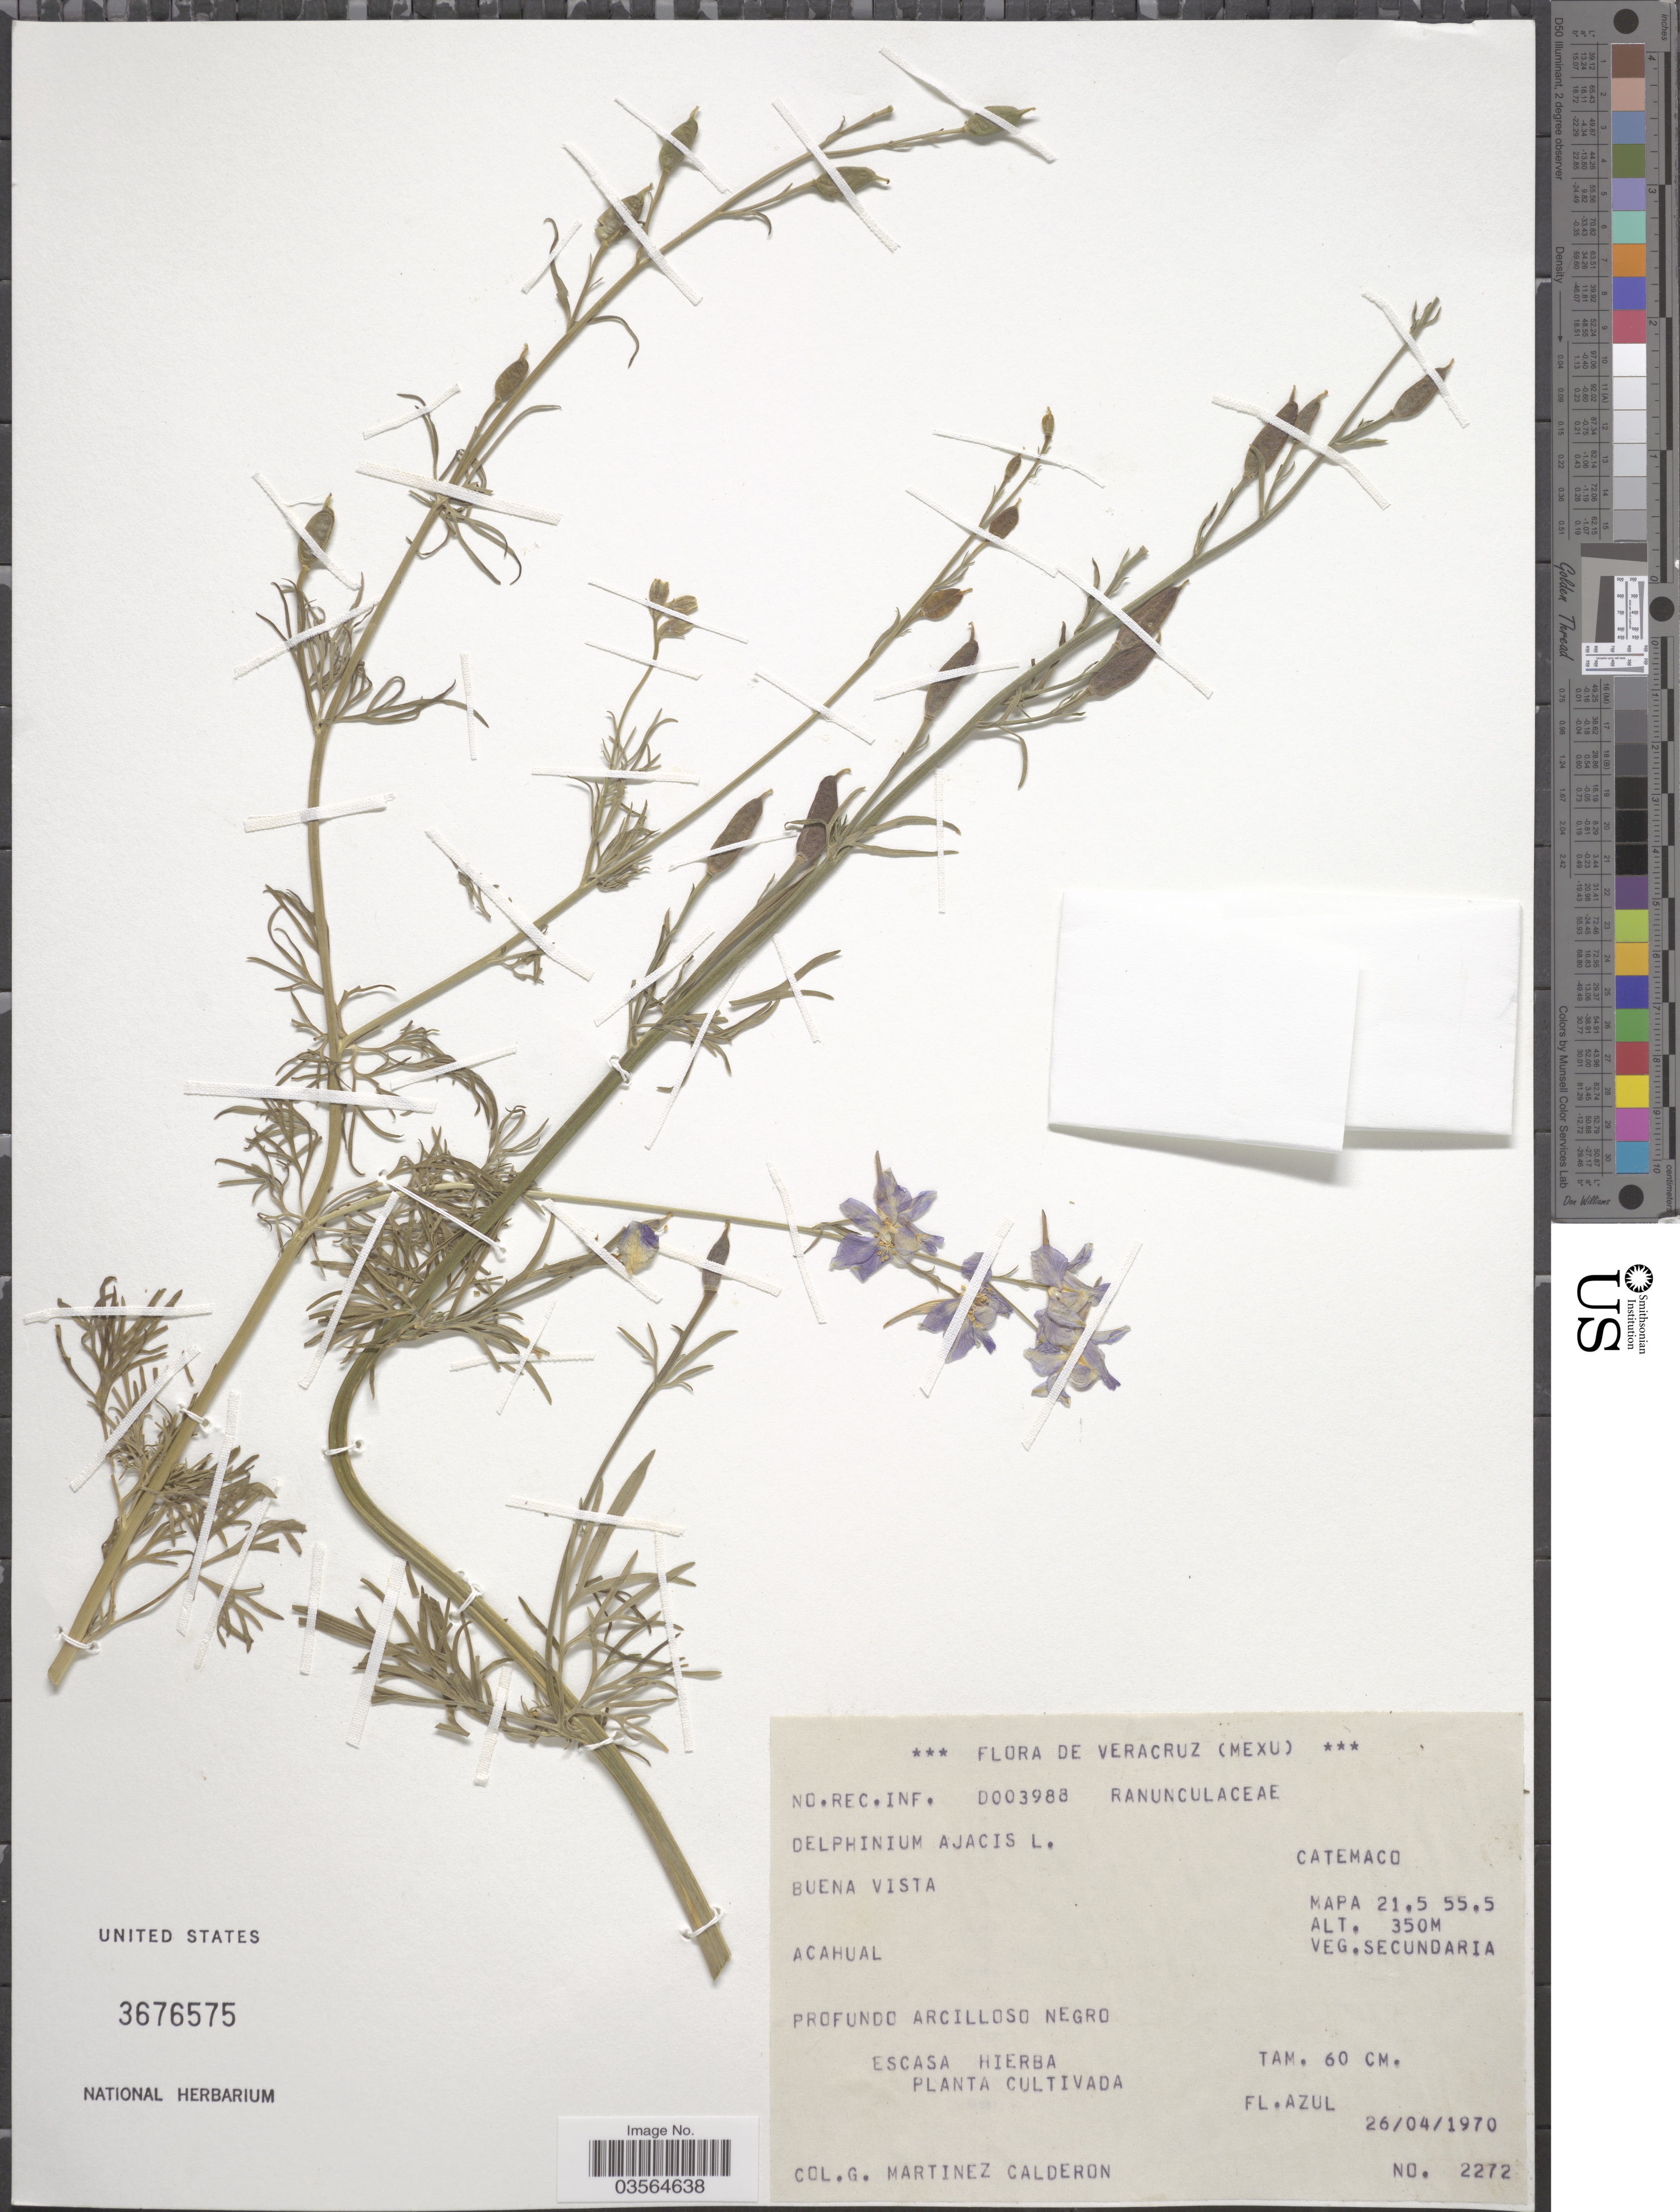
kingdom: Plantae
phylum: Tracheophyta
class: Magnoliopsida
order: Ranunculales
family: Ranunculaceae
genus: Delphinium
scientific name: Delphinium ajacis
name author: L.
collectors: G. Martínez Calderón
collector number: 2272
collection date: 1970-04-26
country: Mexico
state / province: Veracruz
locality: Buena Vista Catemaco. Mapa 21.5 55.5. Veracruz.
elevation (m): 350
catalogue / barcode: US 3676575